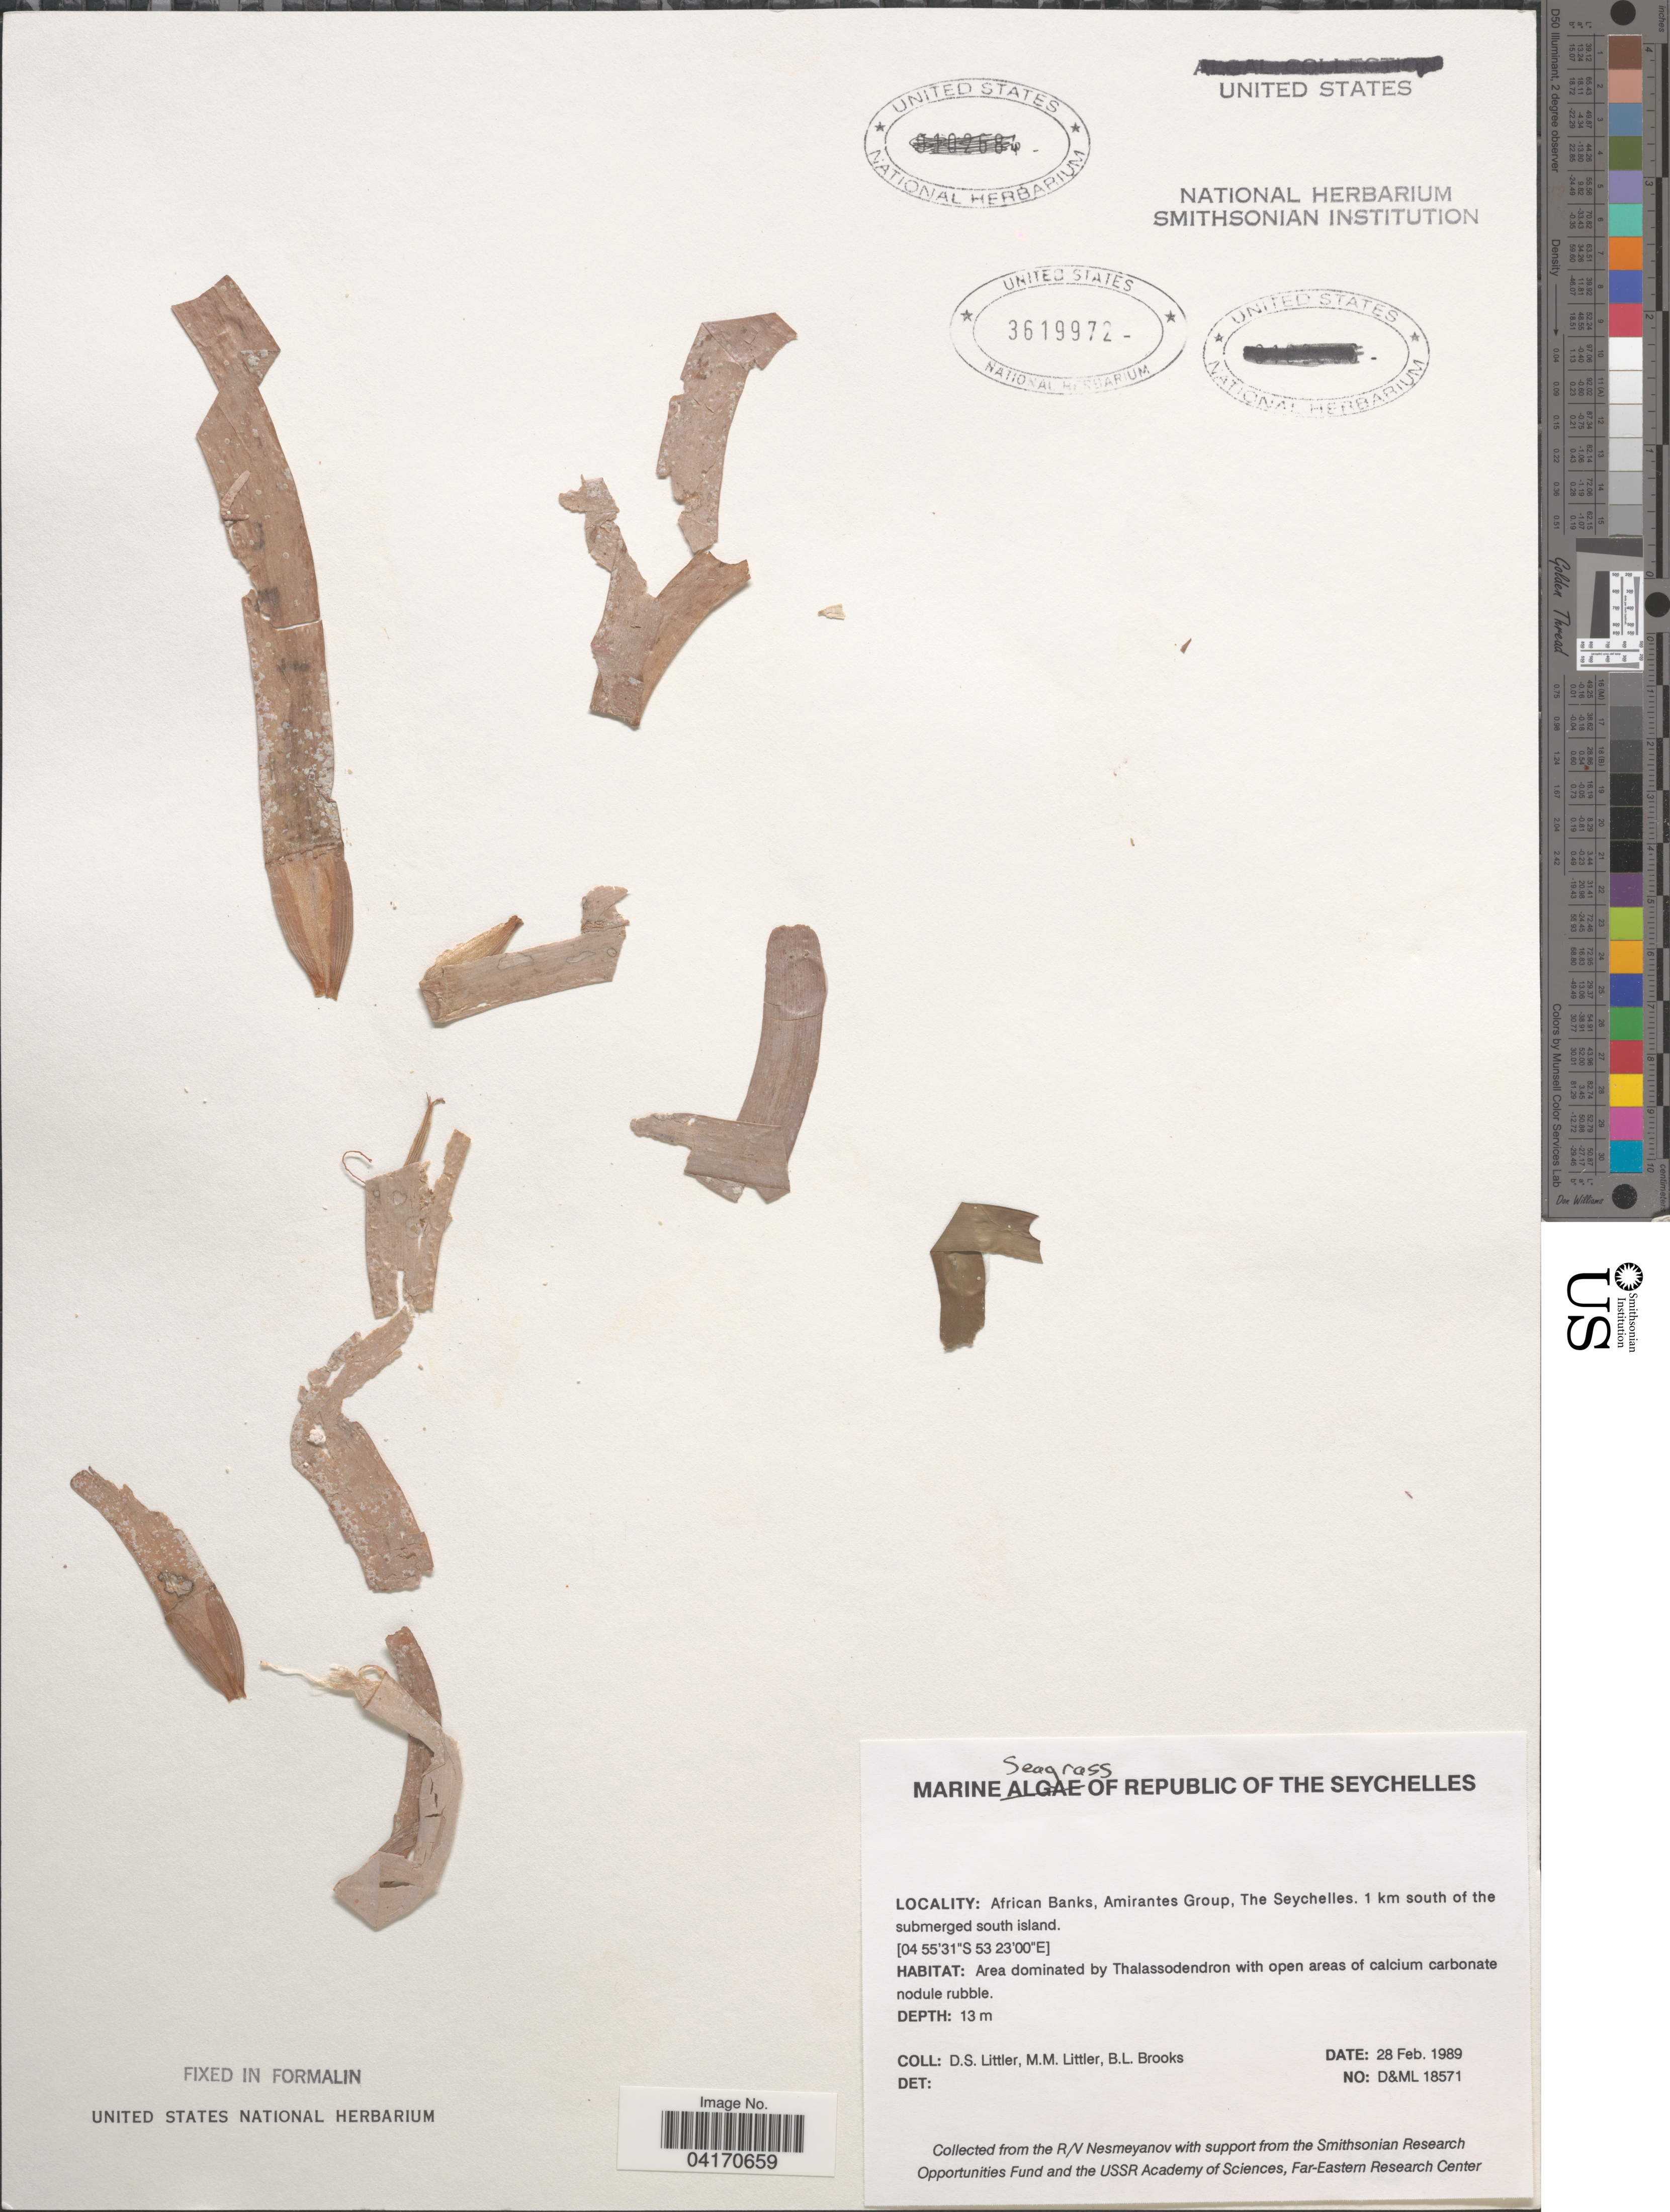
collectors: D. S. Littler & B. Brooks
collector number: D&ML 18571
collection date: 1989-02-28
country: Seychelles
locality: Republic of the Seychelles. African Banks, Amirantes Group, The Seychelles. 1 km south of the submerged south island.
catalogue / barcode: US 3619972